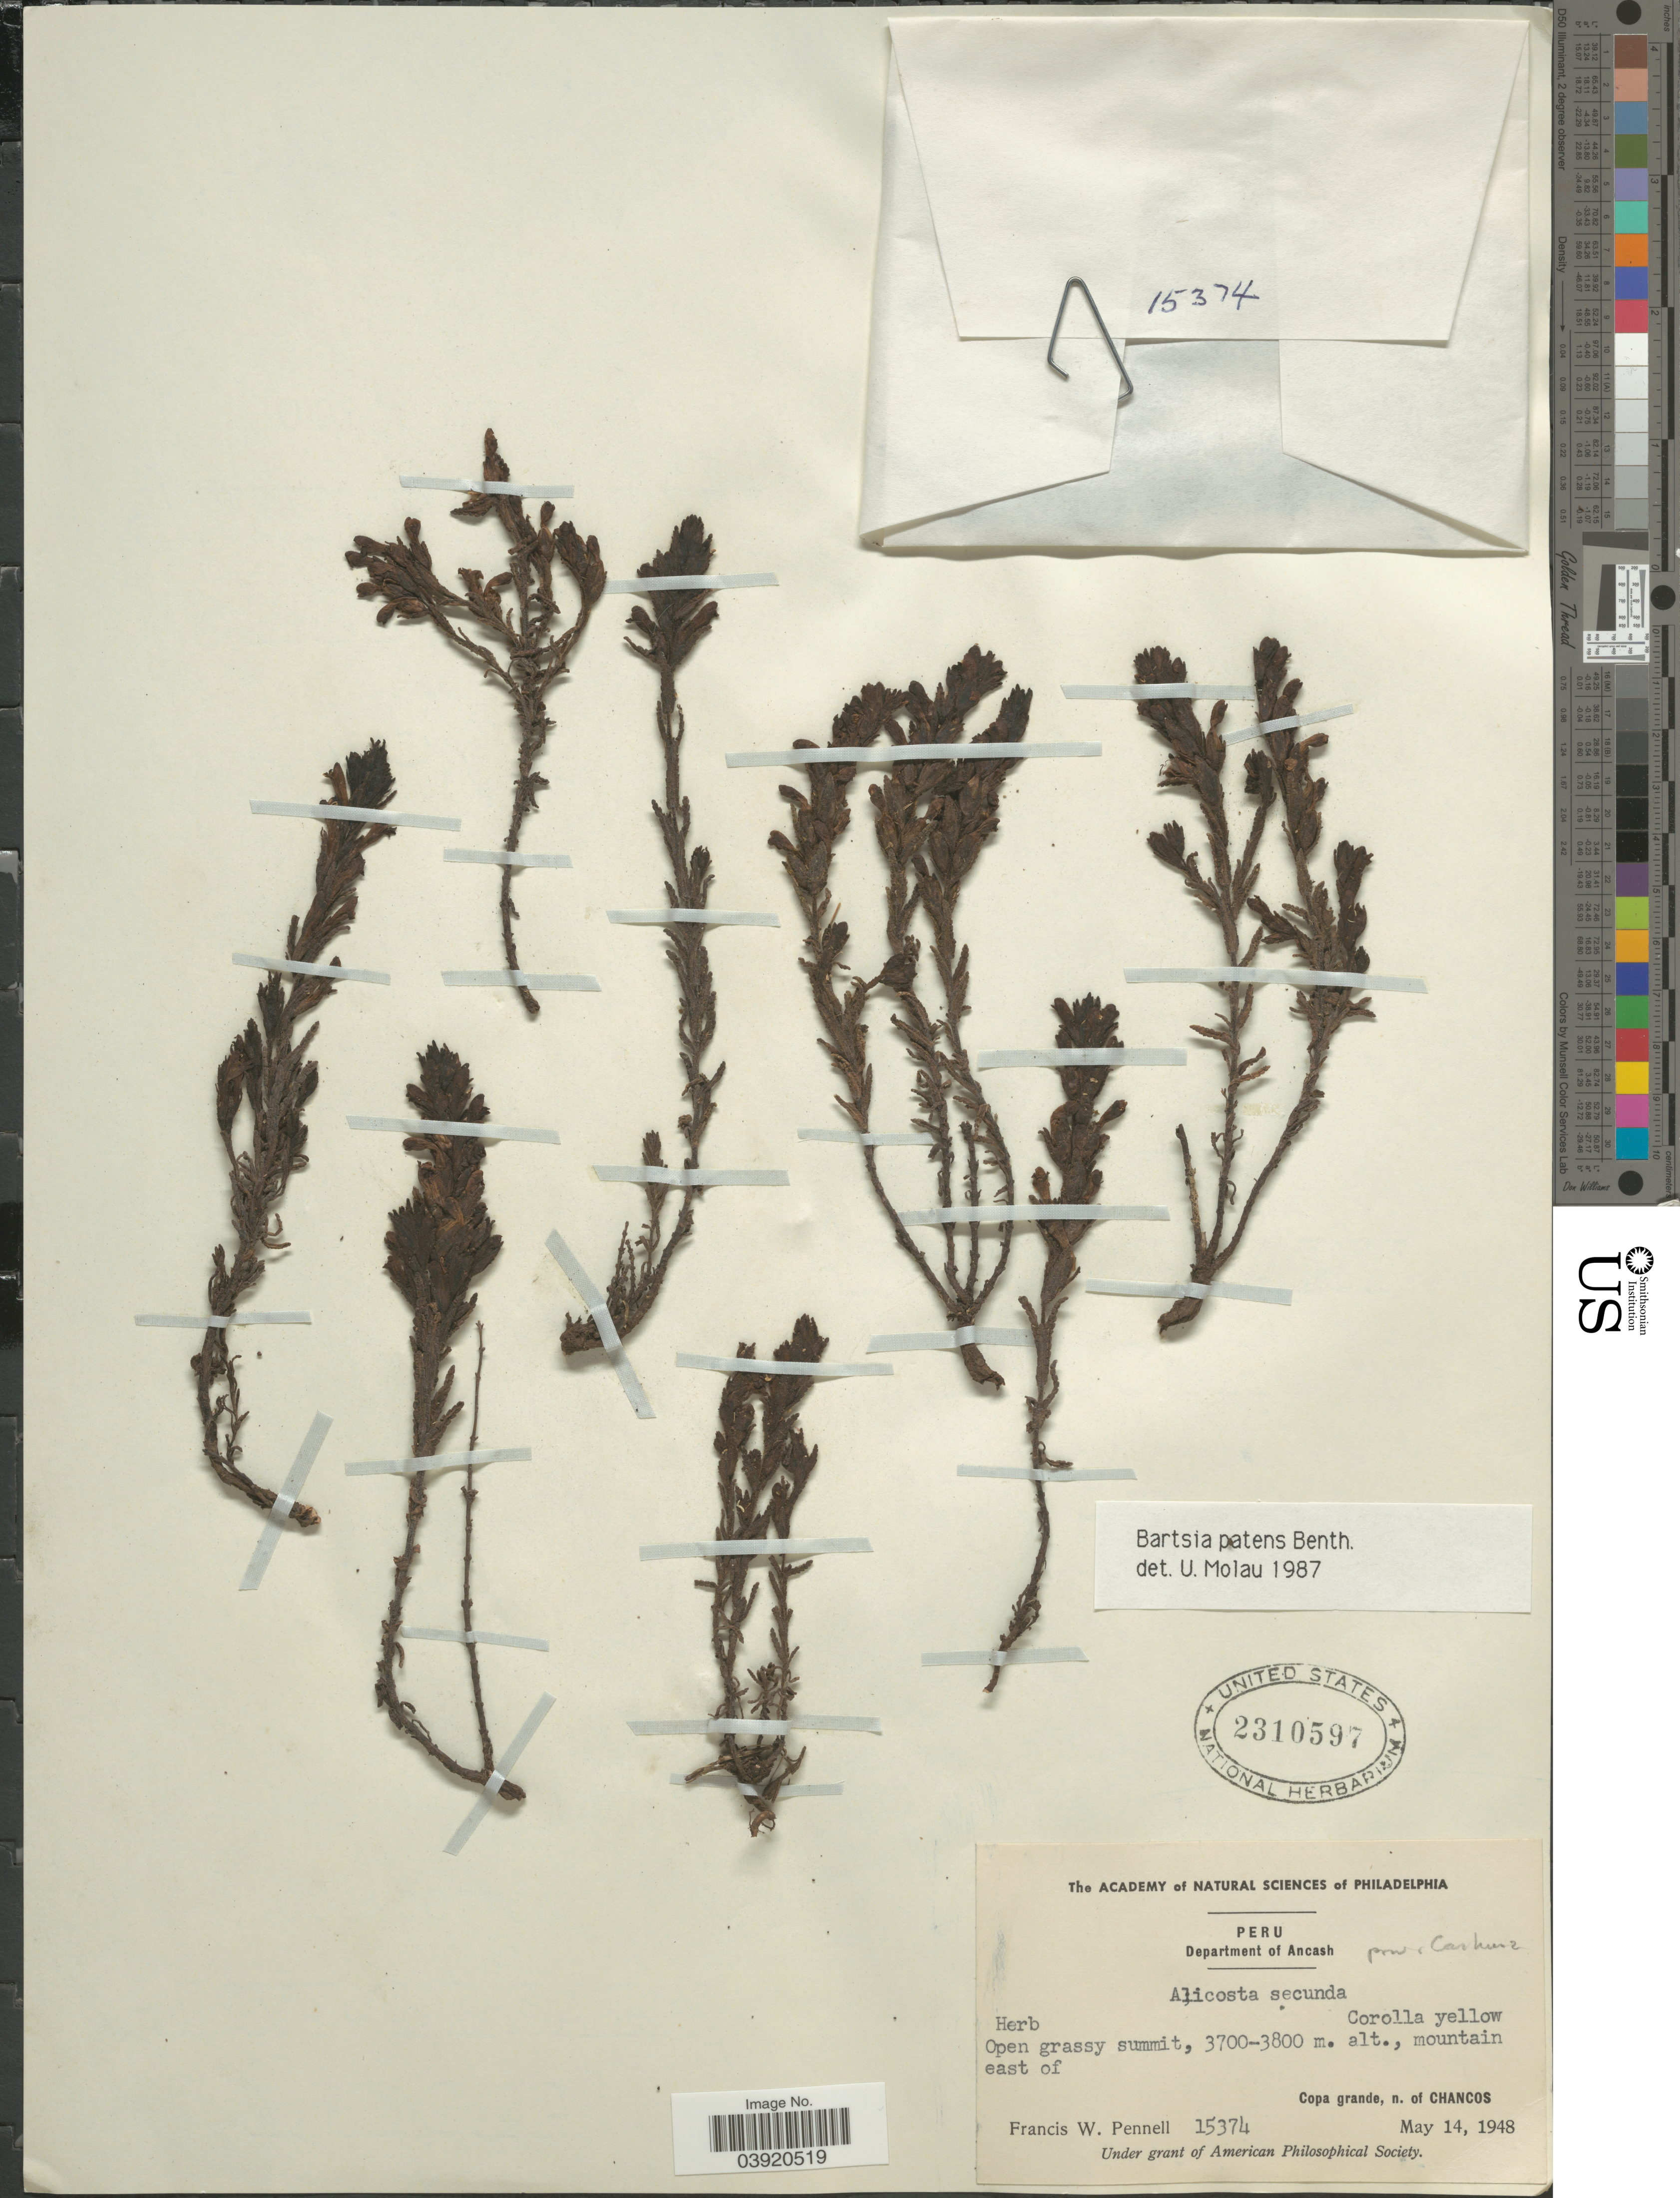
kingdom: Plantae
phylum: Tracheophyta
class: Magnoliopsida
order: Lamiales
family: Orobanchaceae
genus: Bartsia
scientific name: Bartsia patens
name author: Benth.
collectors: F. W. Pennell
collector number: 15374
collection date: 1948-05-14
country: Peru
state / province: Ancash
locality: Department of Ancash. Prov. Carhuaz. Open grassy summit, mountain east of Copa grande, n. of Chancos.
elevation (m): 3700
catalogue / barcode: US 2310597